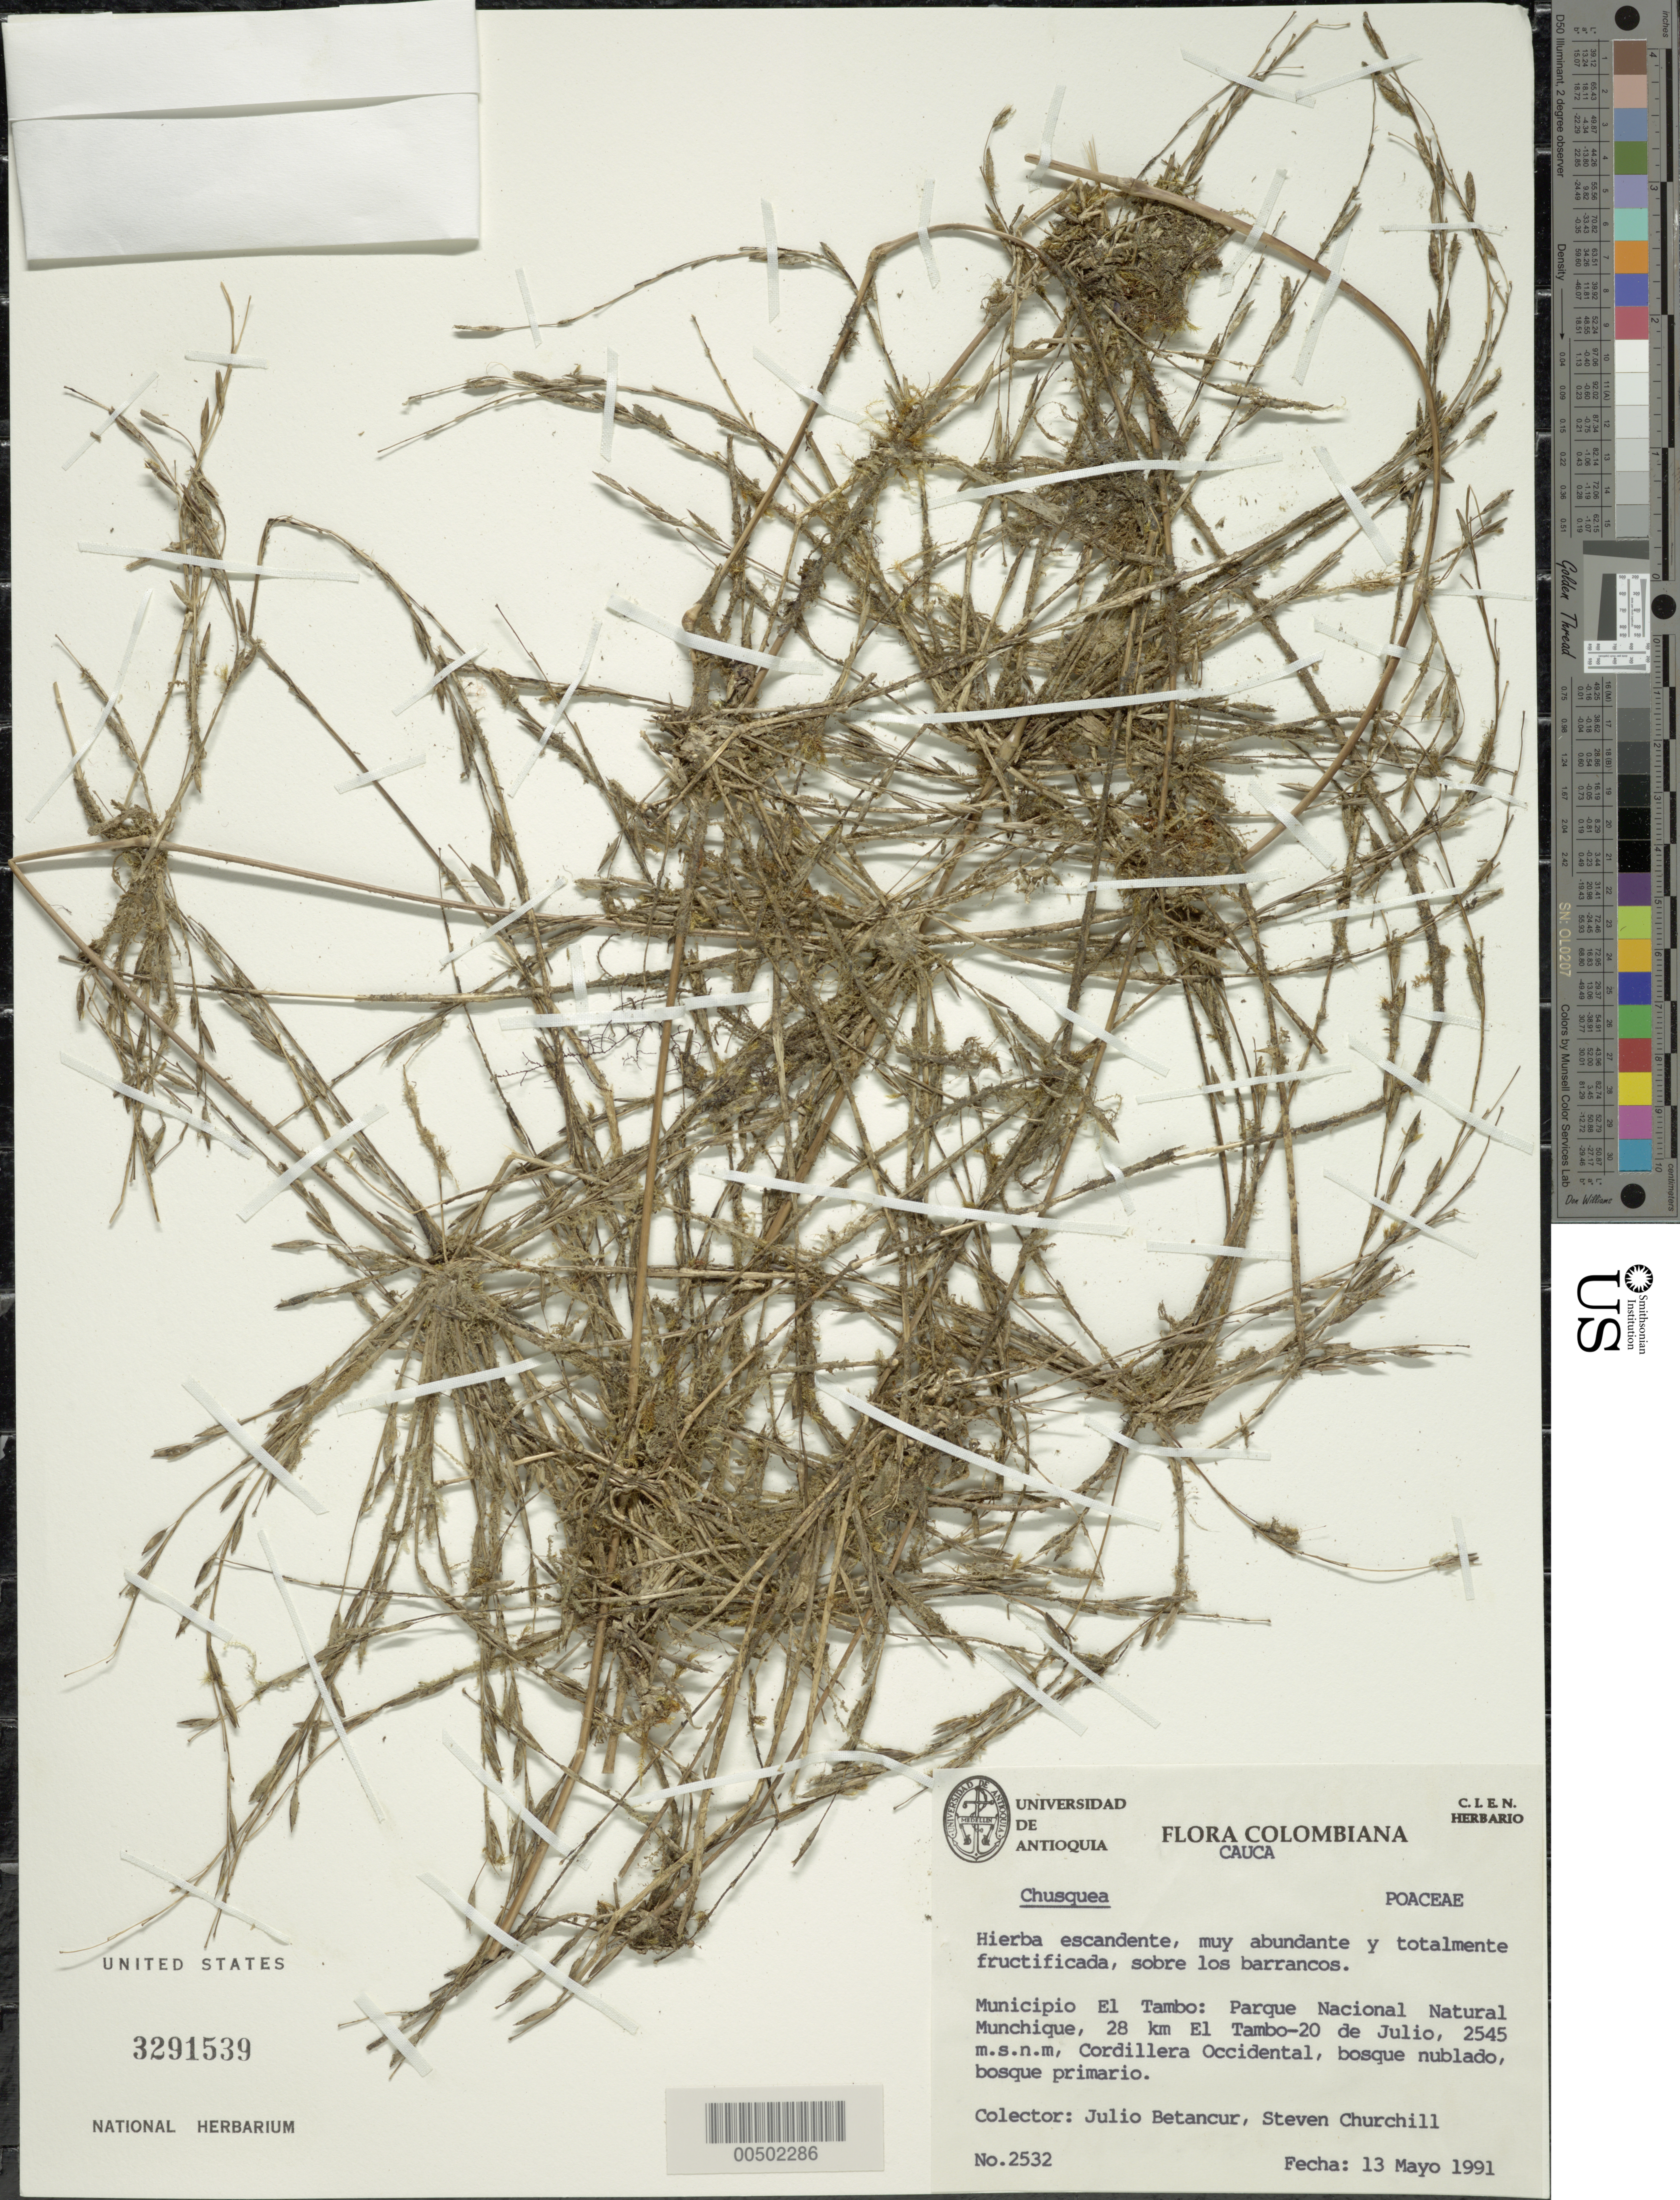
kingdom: Plantae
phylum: Tracheophyta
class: Liliopsida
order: Poales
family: Poaceae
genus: Chusquea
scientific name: Chusquea sp.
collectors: J. C. Betancur & S. Churchill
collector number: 2532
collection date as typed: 13 May 1991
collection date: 1991-05-13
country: Colombia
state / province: Cauca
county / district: El Tambo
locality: Parque Nacional Natural Munchique, 28 km El Tambo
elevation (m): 2545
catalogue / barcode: US 3291539